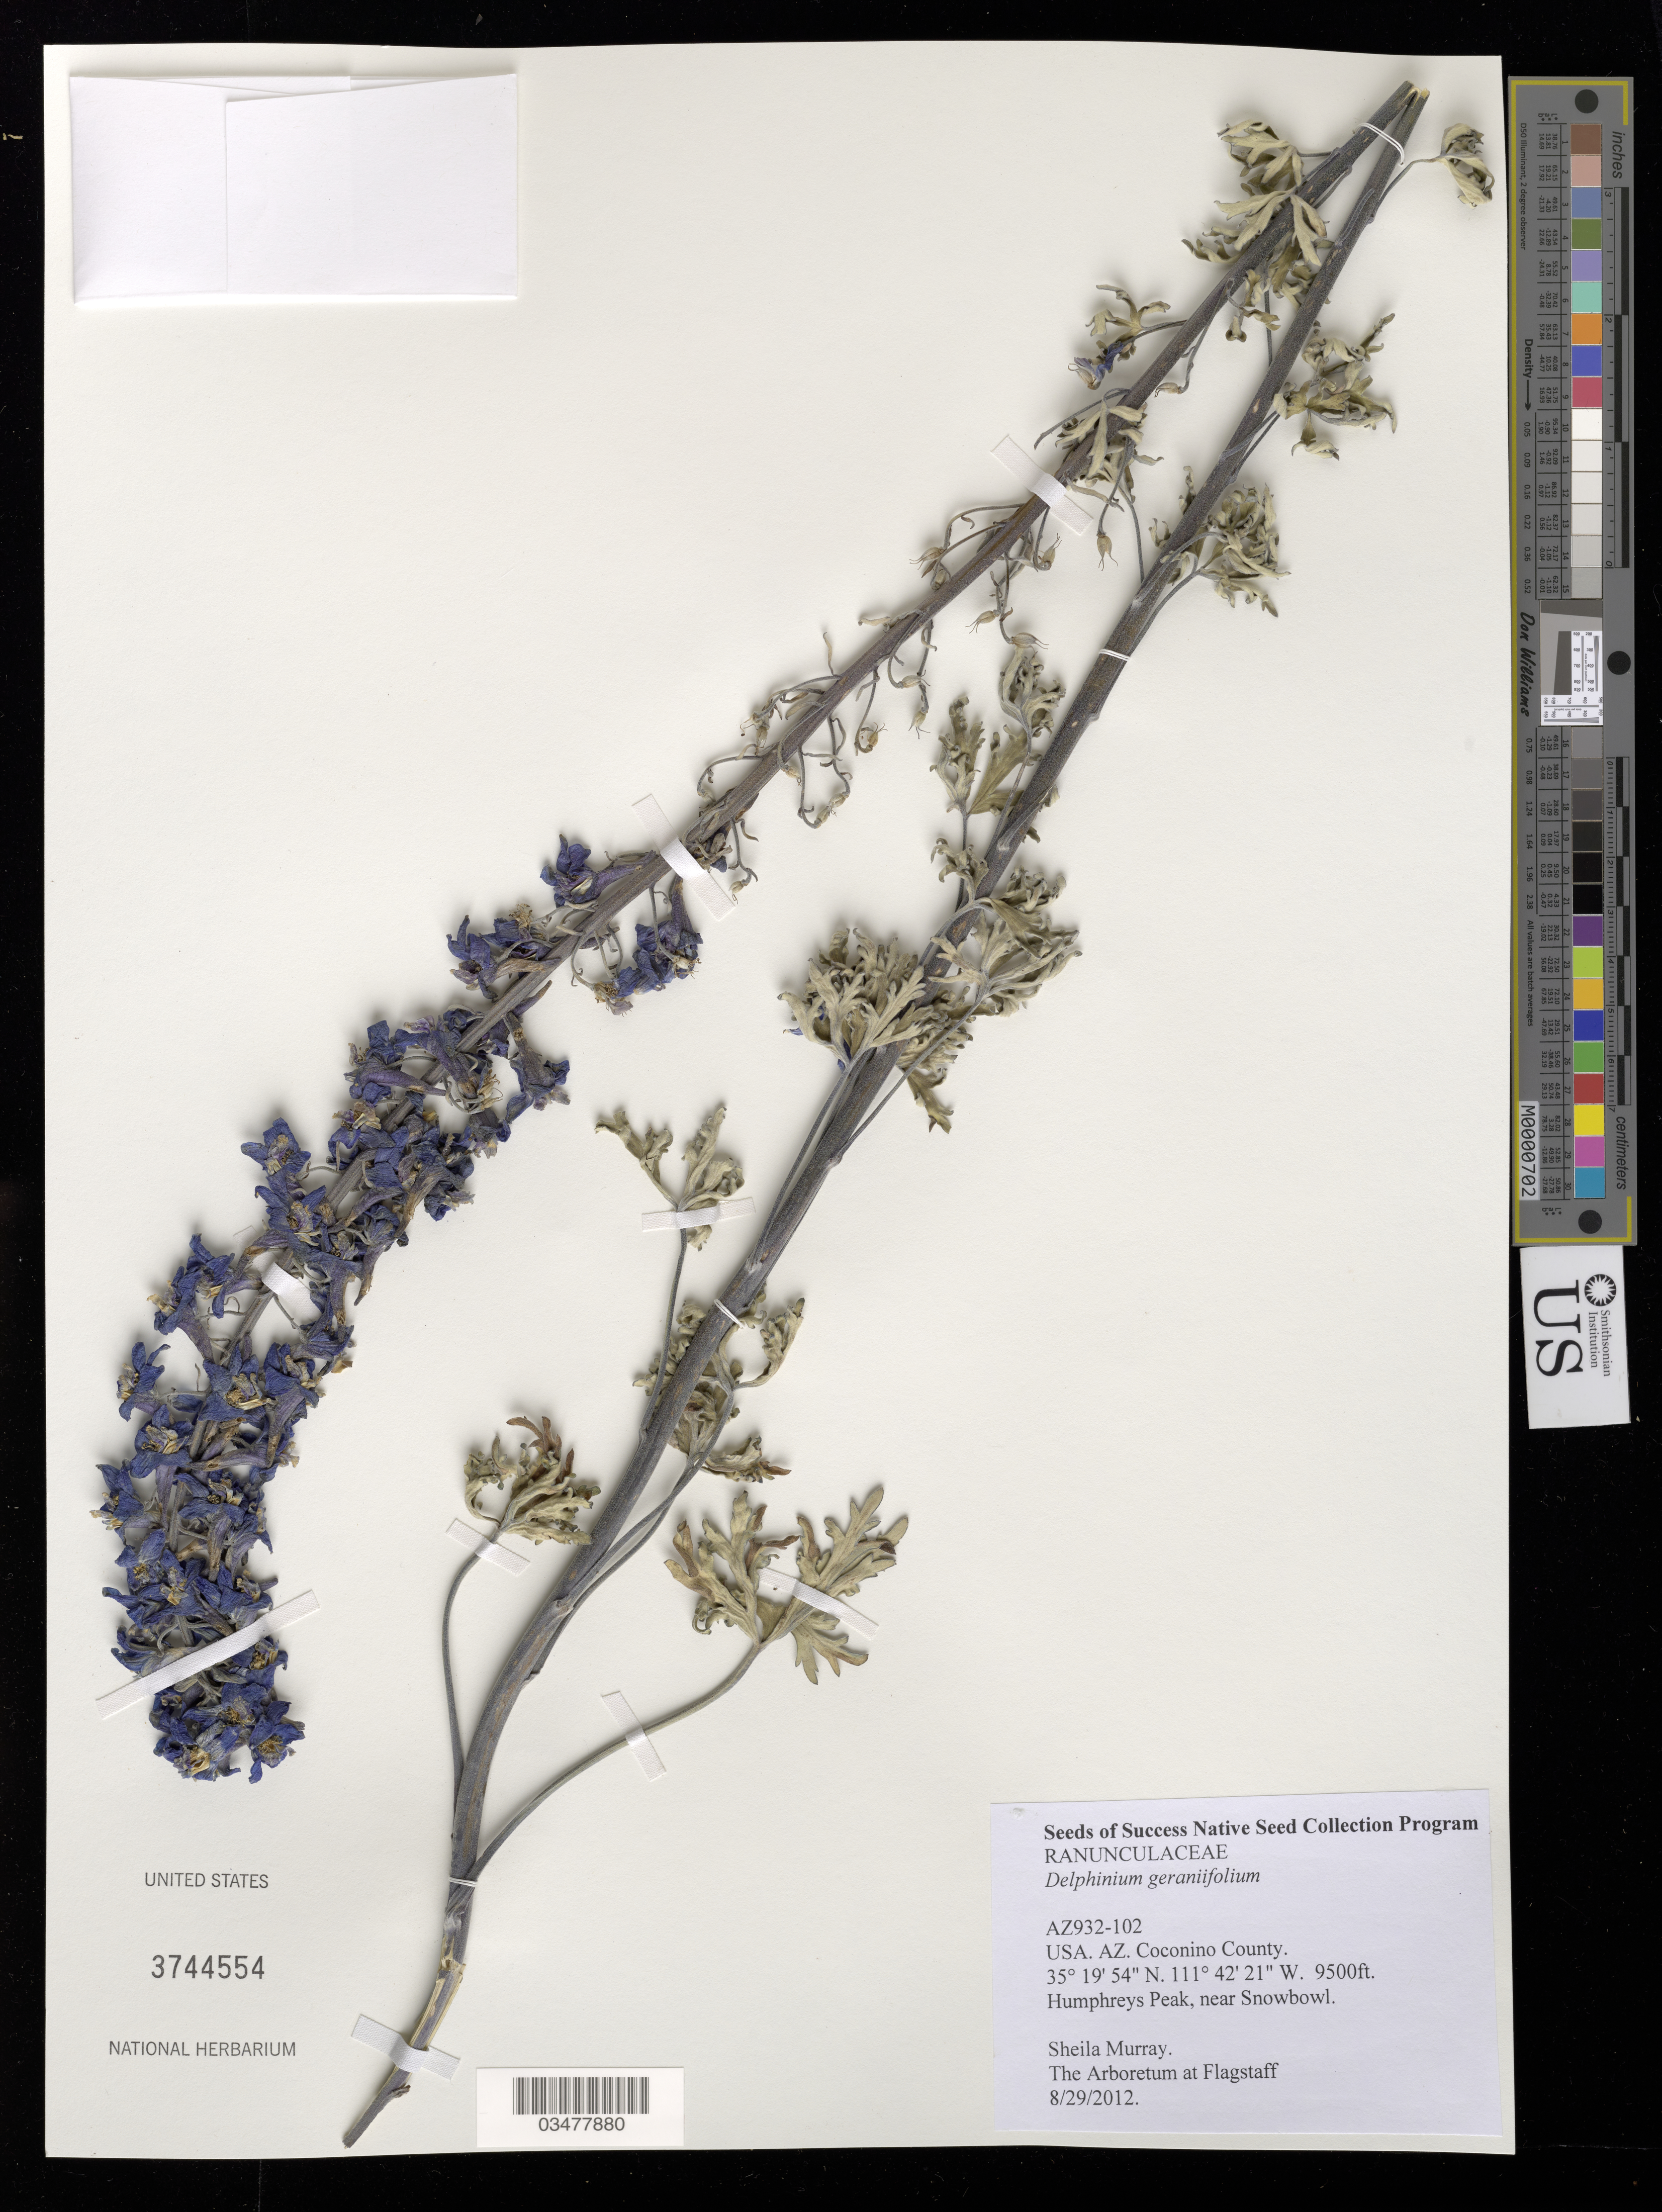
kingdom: Plantae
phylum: Tracheophyta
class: Magnoliopsida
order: Ranunculales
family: Ranunculaceae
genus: Delphinium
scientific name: Delphinium geraniifolium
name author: Rydb.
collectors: S. Murray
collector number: AZ932-102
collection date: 2012-08-29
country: United States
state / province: Arizona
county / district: Coconino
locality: Humphreys Peak, near Snowbowl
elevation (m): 2896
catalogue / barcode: US 3744554